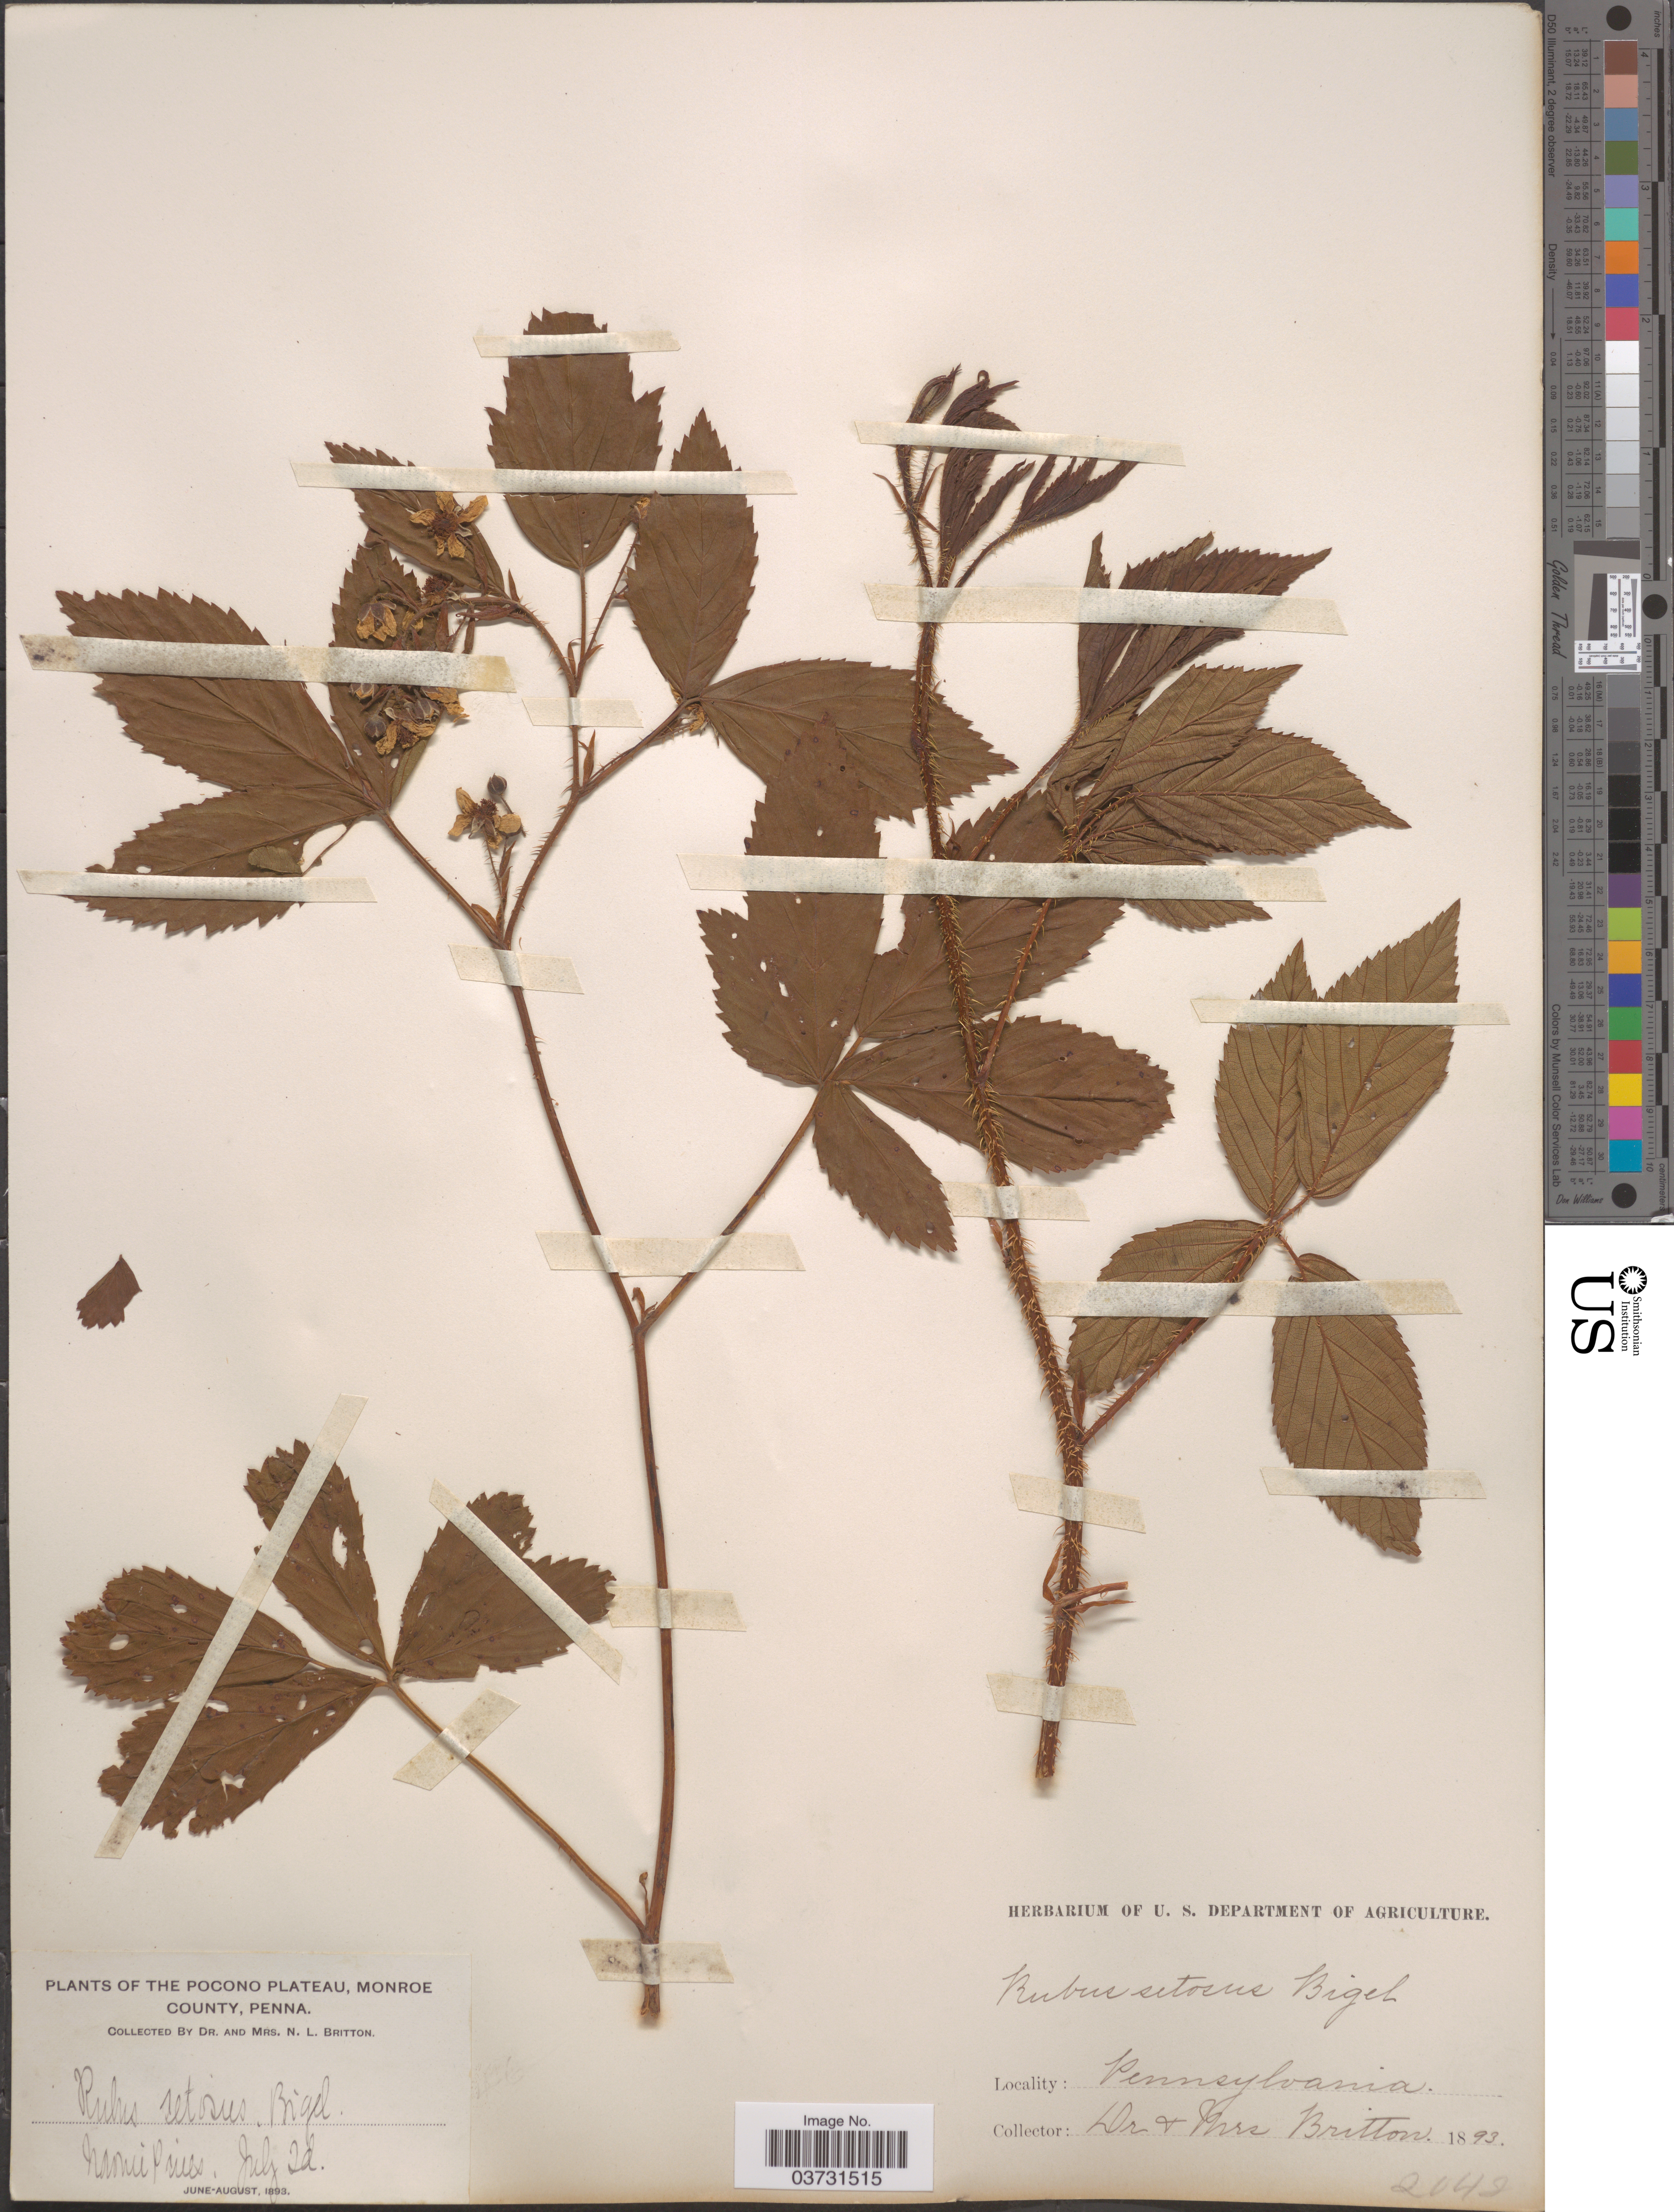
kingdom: Plantae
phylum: Tracheophyta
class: Magnoliopsida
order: Rosales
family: Rosaceae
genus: Rubus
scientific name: Rubus nigricans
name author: Rydb. in Britton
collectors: N. Britton & E. G. Britton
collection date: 1893-07-02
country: United States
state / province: Pennsylvania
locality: The Pocono Plateau, Monroe County. Naomi Pinco.